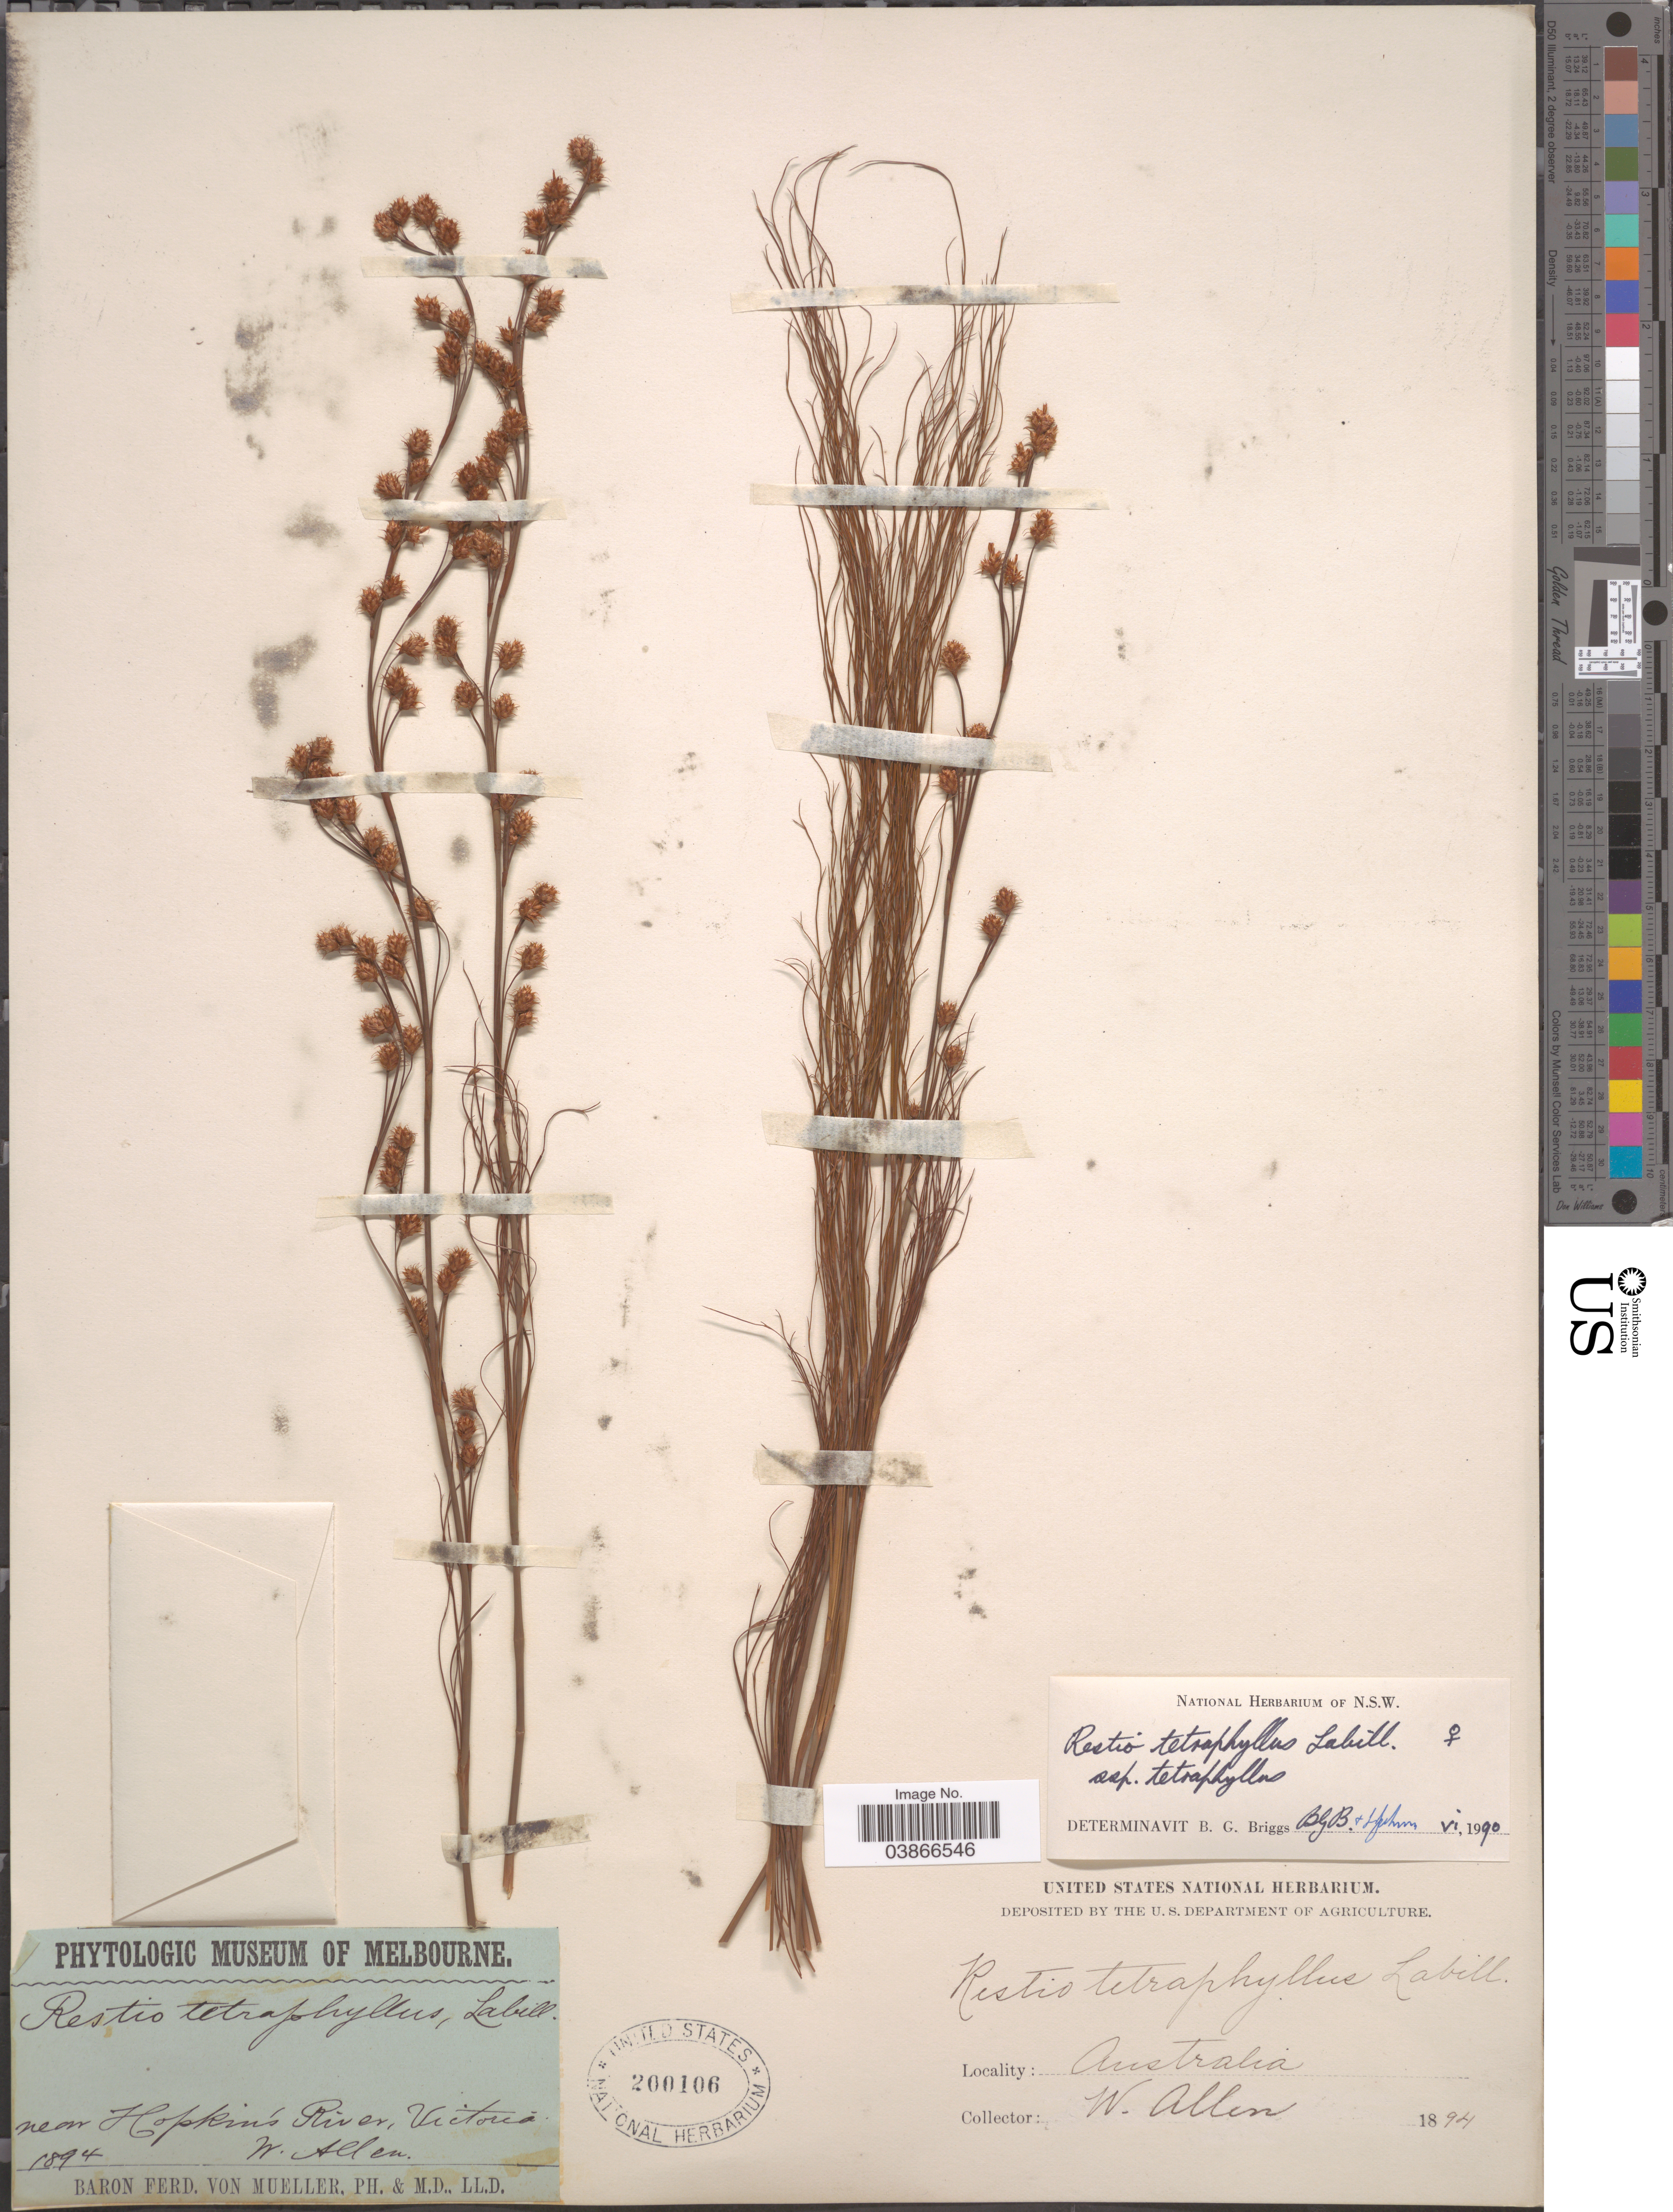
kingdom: Plantae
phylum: Tracheophyta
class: Liliopsida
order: Poales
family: Restionaceae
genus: Baloskion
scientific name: Baloskion tetraphyllum subsp. meiostachyum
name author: (L.A.S. Johnson & O.D. Evans) B.G. Briggs & L.A.S. Johnson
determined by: Strong, Mark T., (BOT), Smithsonian Institution - National Museum of Natural History (UNITED STATES)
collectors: W. Allen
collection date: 1894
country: Australia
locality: Near Hopkin's River, Victoria.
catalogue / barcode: US 200106